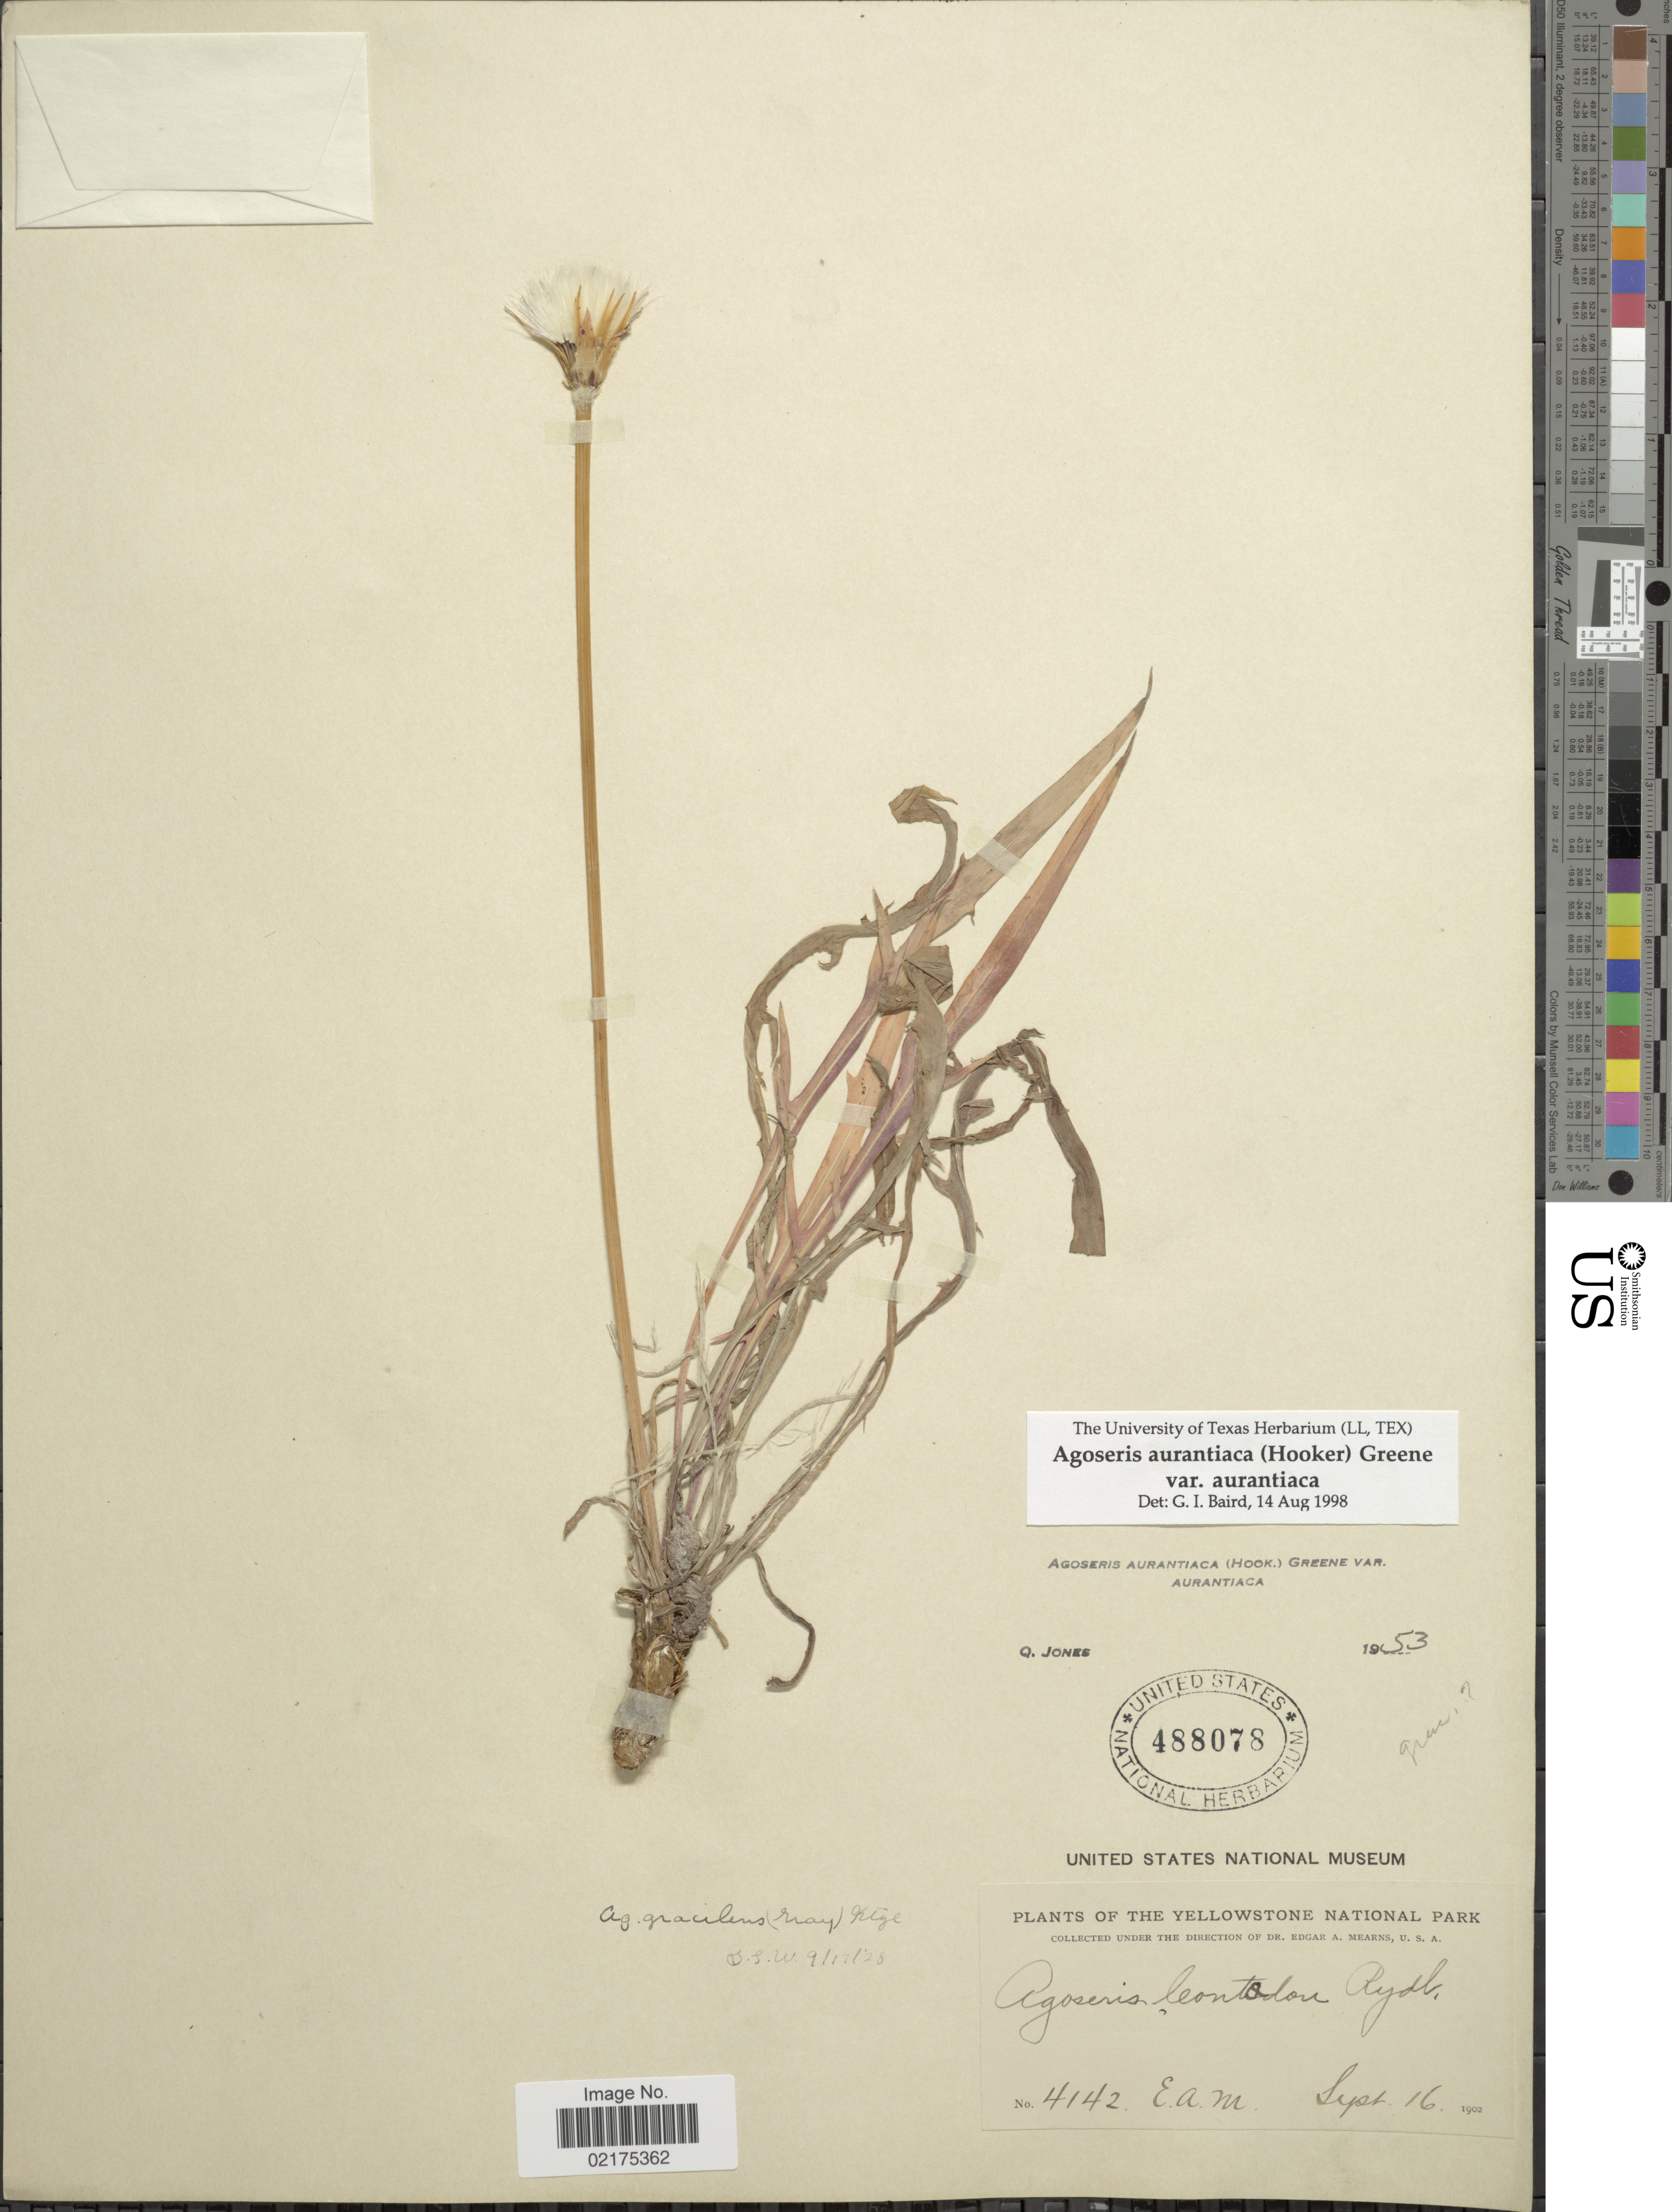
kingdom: Plantae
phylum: Tracheophyta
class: Magnoliopsida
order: Asterales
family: Asteraceae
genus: Agoseris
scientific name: Agoseris aurantiaca var. aurantiaca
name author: (Hook.) Greene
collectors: E. A. Mearns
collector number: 4142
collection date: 1902-09-16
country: United States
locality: The Yellowstone National Park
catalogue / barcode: US 488078